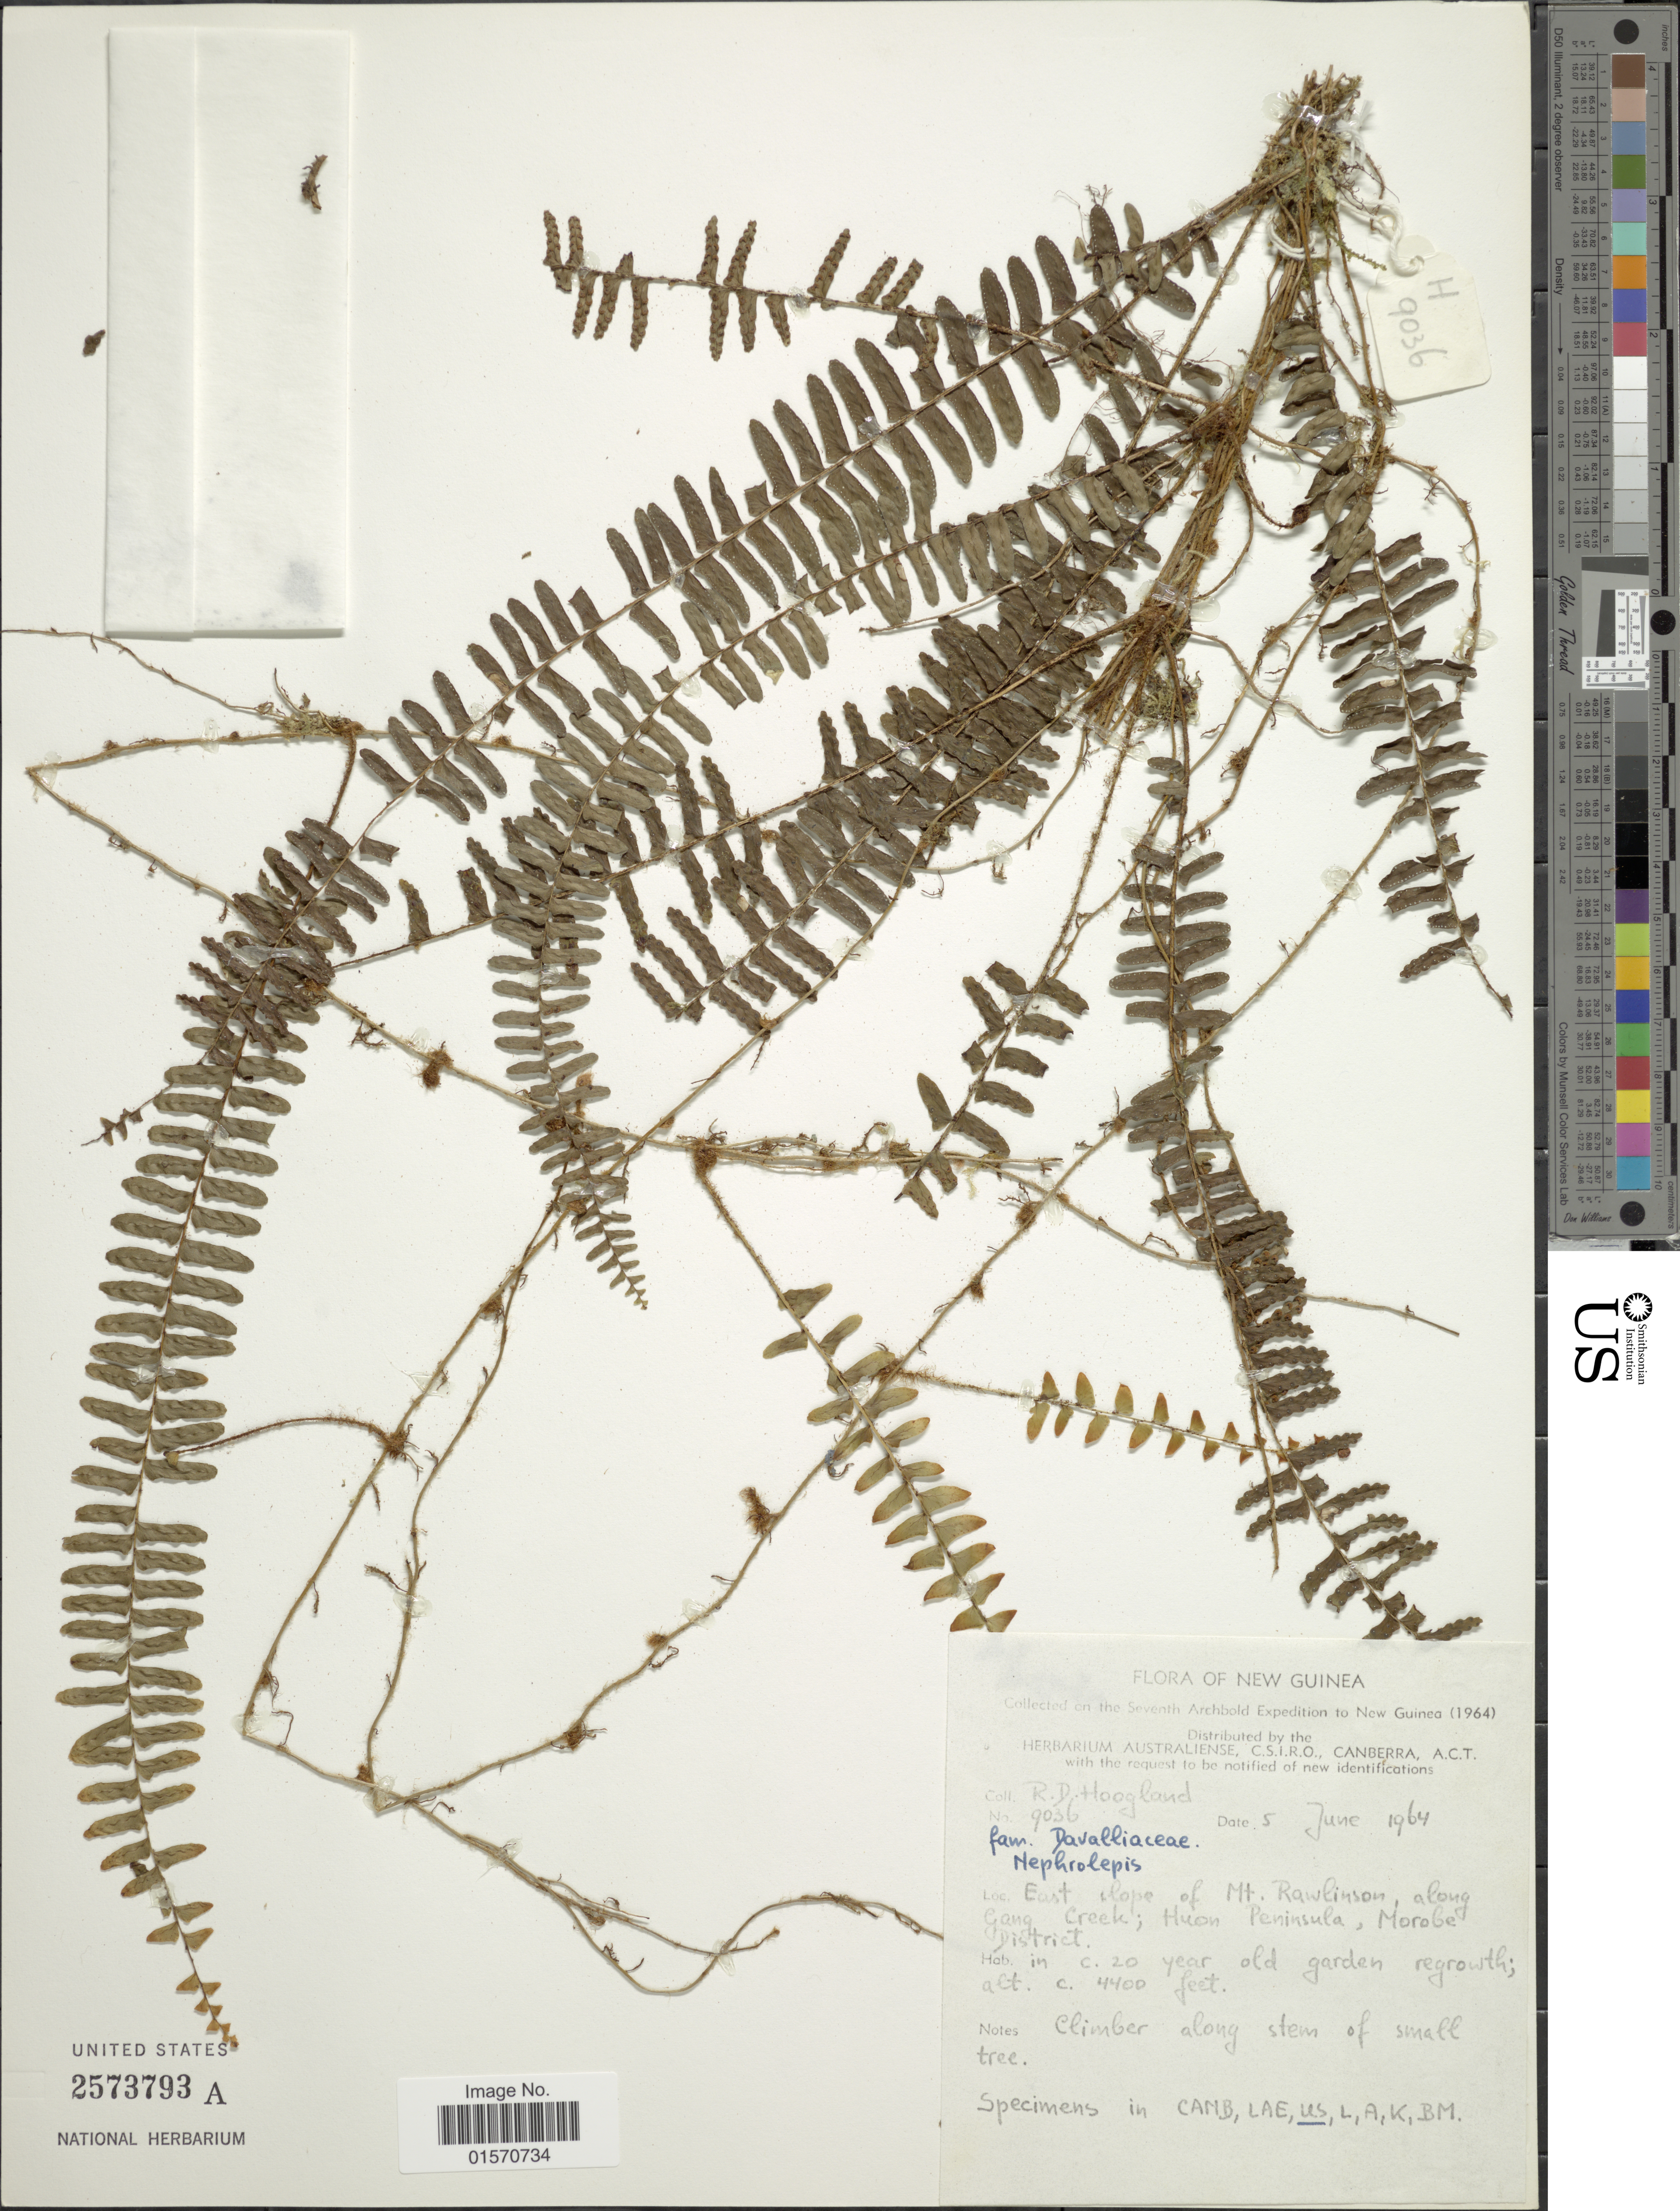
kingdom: Plantae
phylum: Tracheophyta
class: Polypodiopsida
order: Polypodiales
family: Nephrolepidaceae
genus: Nephrolepis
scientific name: Nephrolepis sp.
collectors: R. D. Hoogland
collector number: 9036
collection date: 1964-06-05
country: Papua New Guinea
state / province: Morobe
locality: New Guinea. East slope of Mt. Rawlinson, along Gang Creek; Huon Peninsula. In c. 20 year old garden regrowth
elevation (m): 1341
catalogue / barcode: US 2573793A